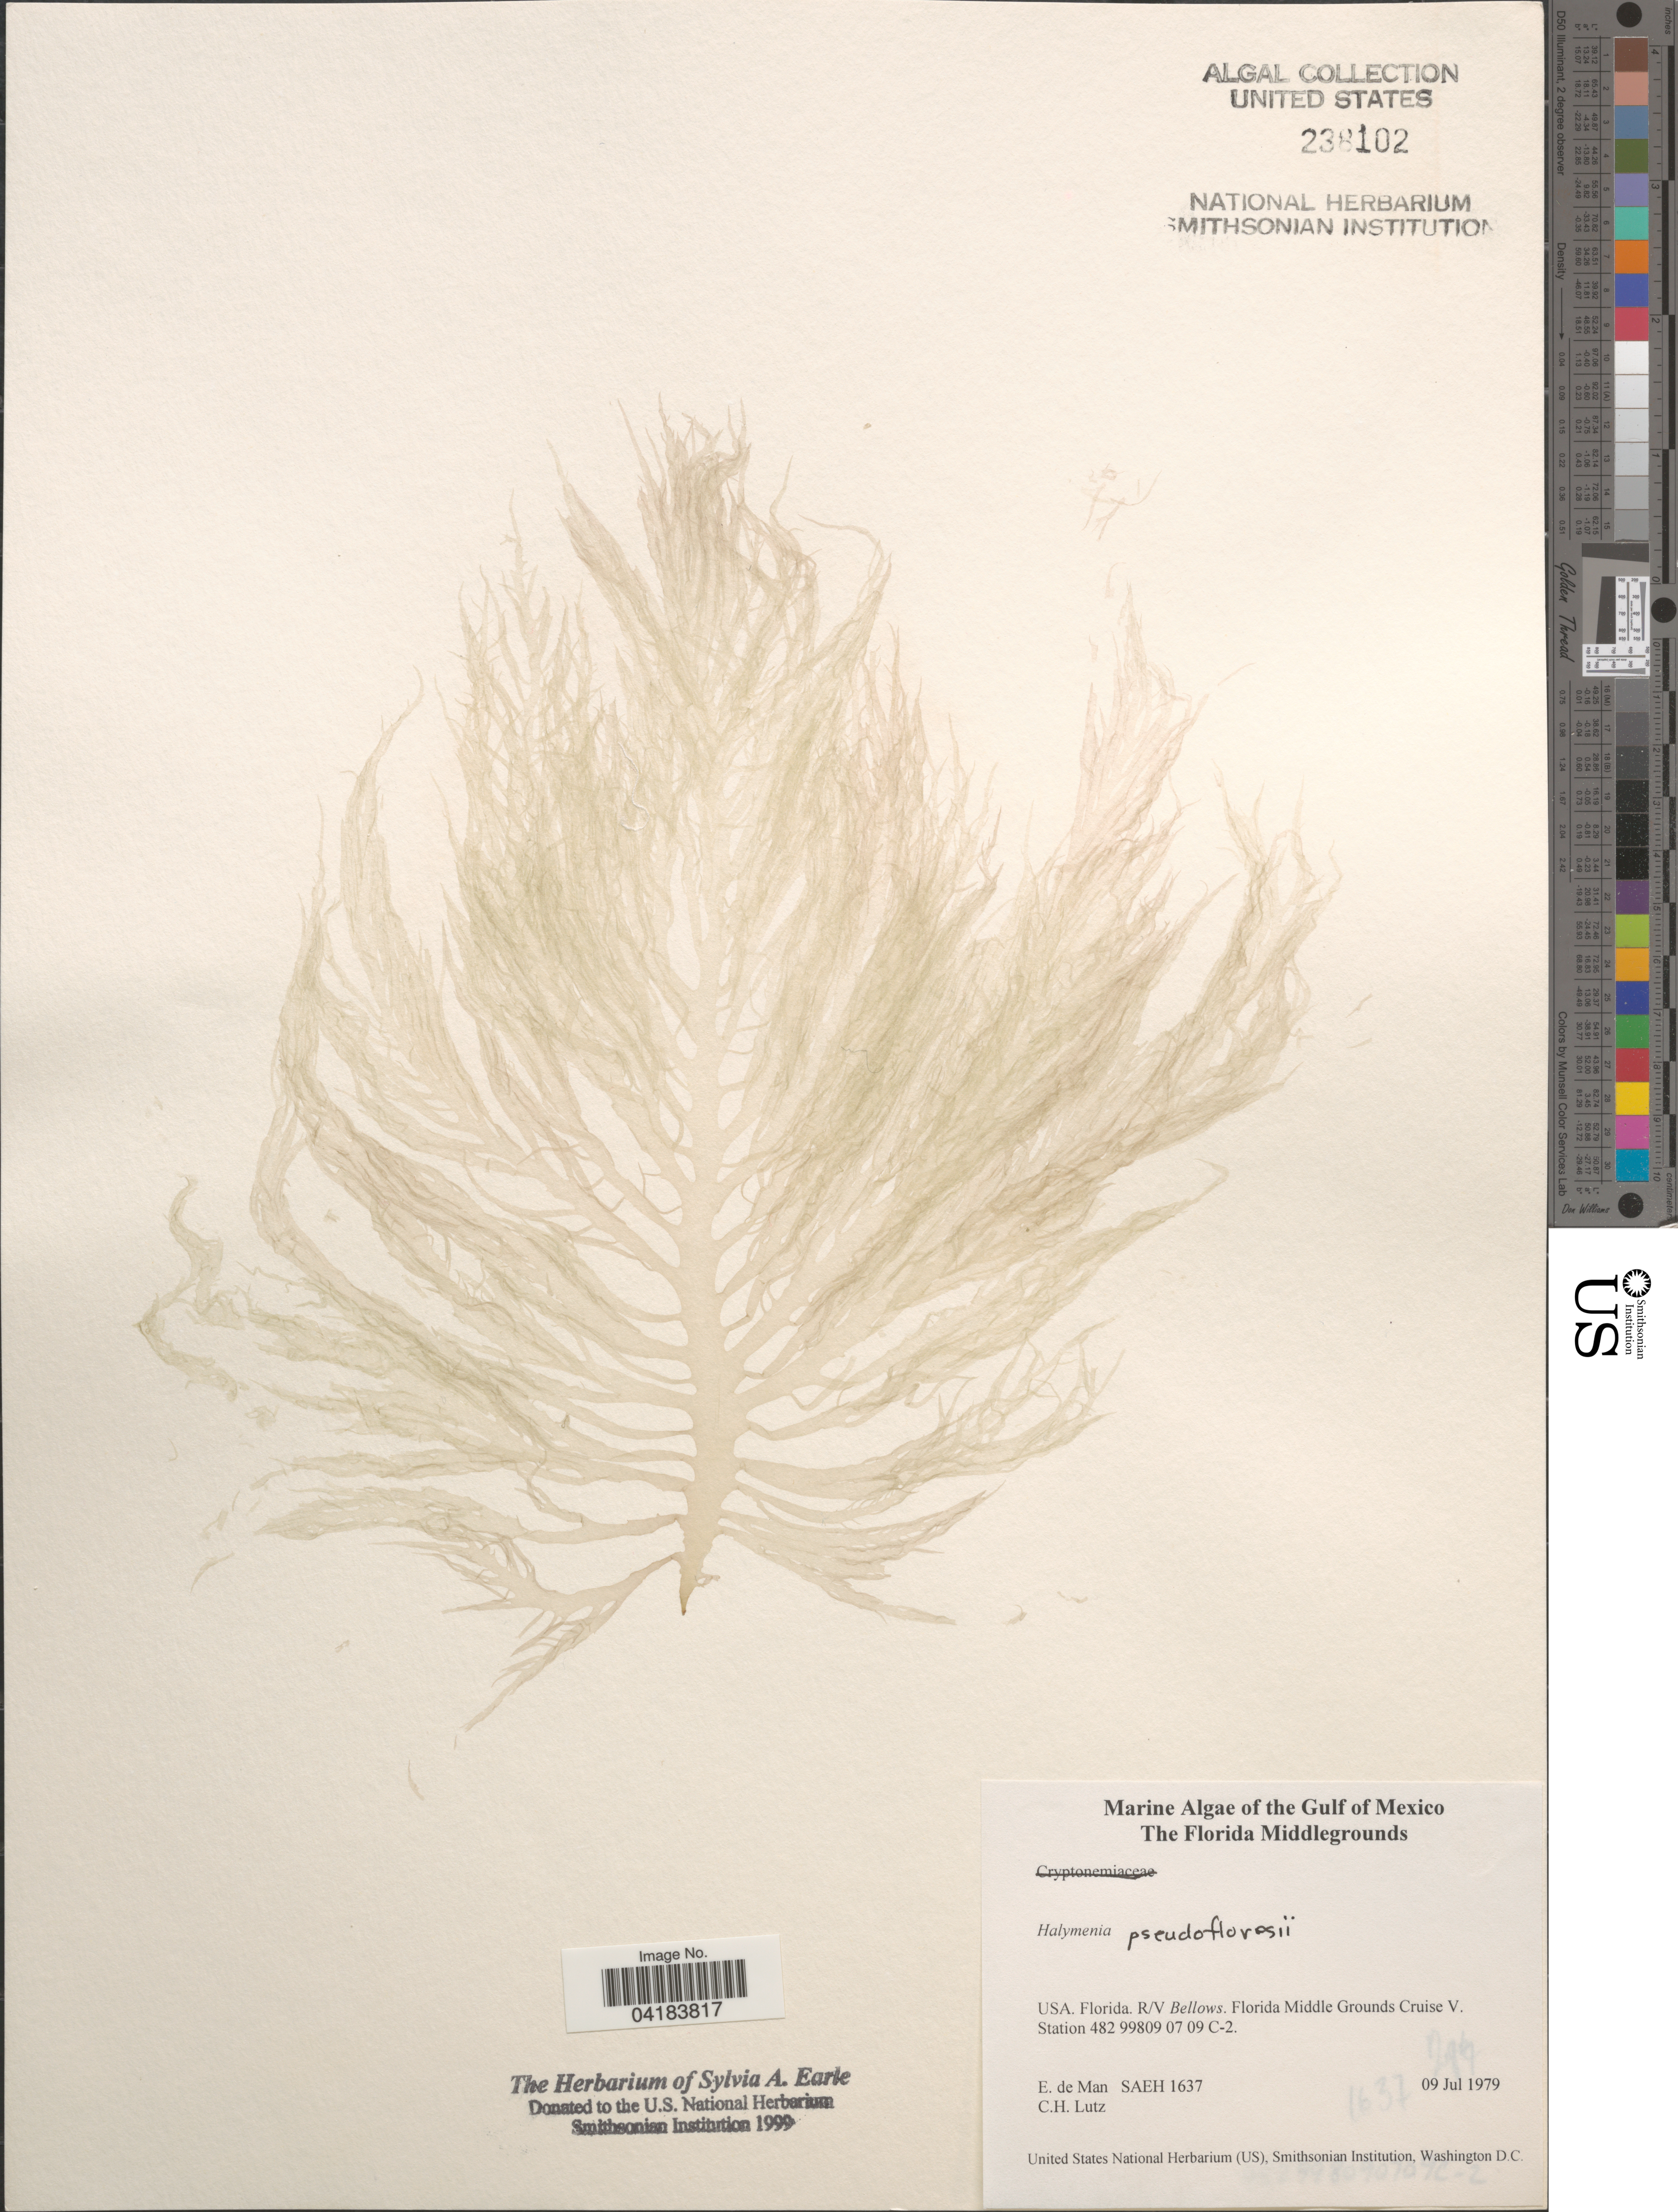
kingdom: Plantae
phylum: Rhodophyta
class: Florideophyceae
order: Halymeniales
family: Halymeniaceae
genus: Halymenia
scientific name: Halymenia pseudofloresia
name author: Collins & M. Howe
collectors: E. de Man & C. Lutz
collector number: SAEH1637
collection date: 1979-07-09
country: United States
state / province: Florida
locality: Gulf of Mexico. R/V Bellows. Florida Middle Grounds Cruise V. Station 482 99809 7 09 C-2.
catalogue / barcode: US 238102